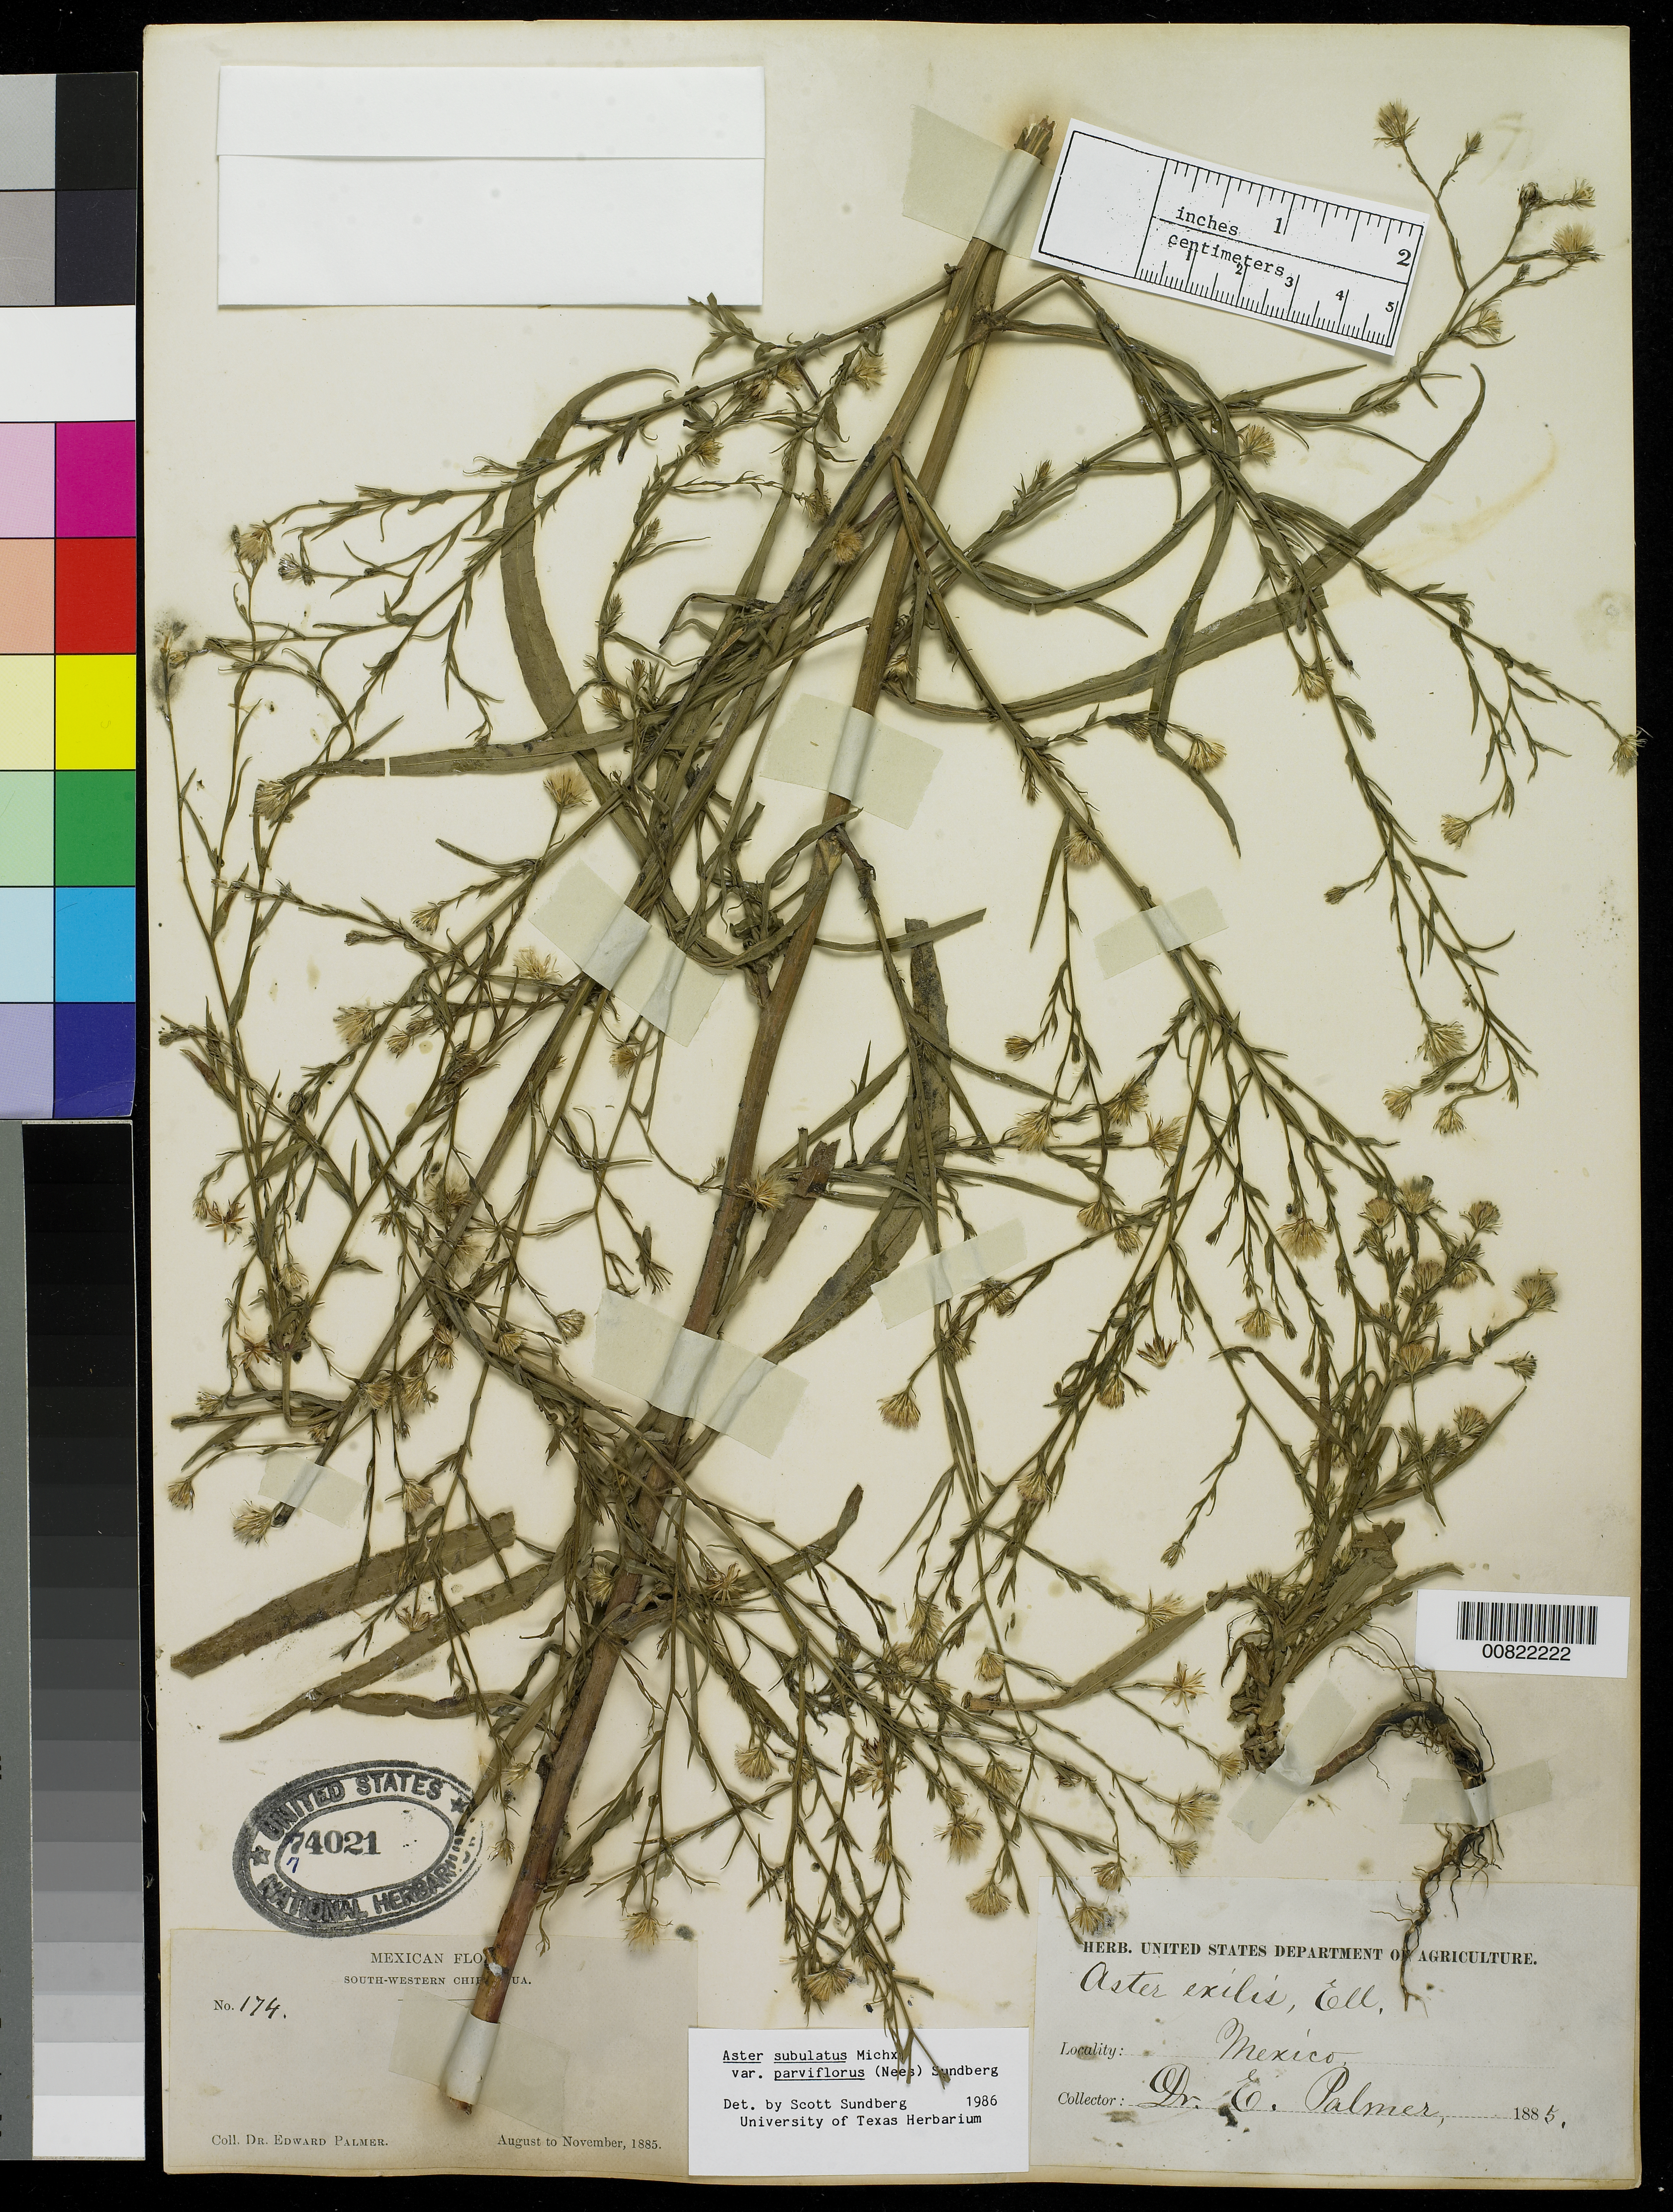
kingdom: Plantae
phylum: Tracheophyta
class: Magnoliopsida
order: Asterales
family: Asteraceae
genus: Symphyotrichum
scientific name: Symphyotrichum subulatum var. parviflorum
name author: (Nees) S.D. Sundb.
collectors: E. Palmer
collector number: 174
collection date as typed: Aug 1885 to -- Nov 1885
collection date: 1885-08/1885-11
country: Mexico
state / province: Chihuahua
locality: South-Western Chihuahua.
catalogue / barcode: US 74021